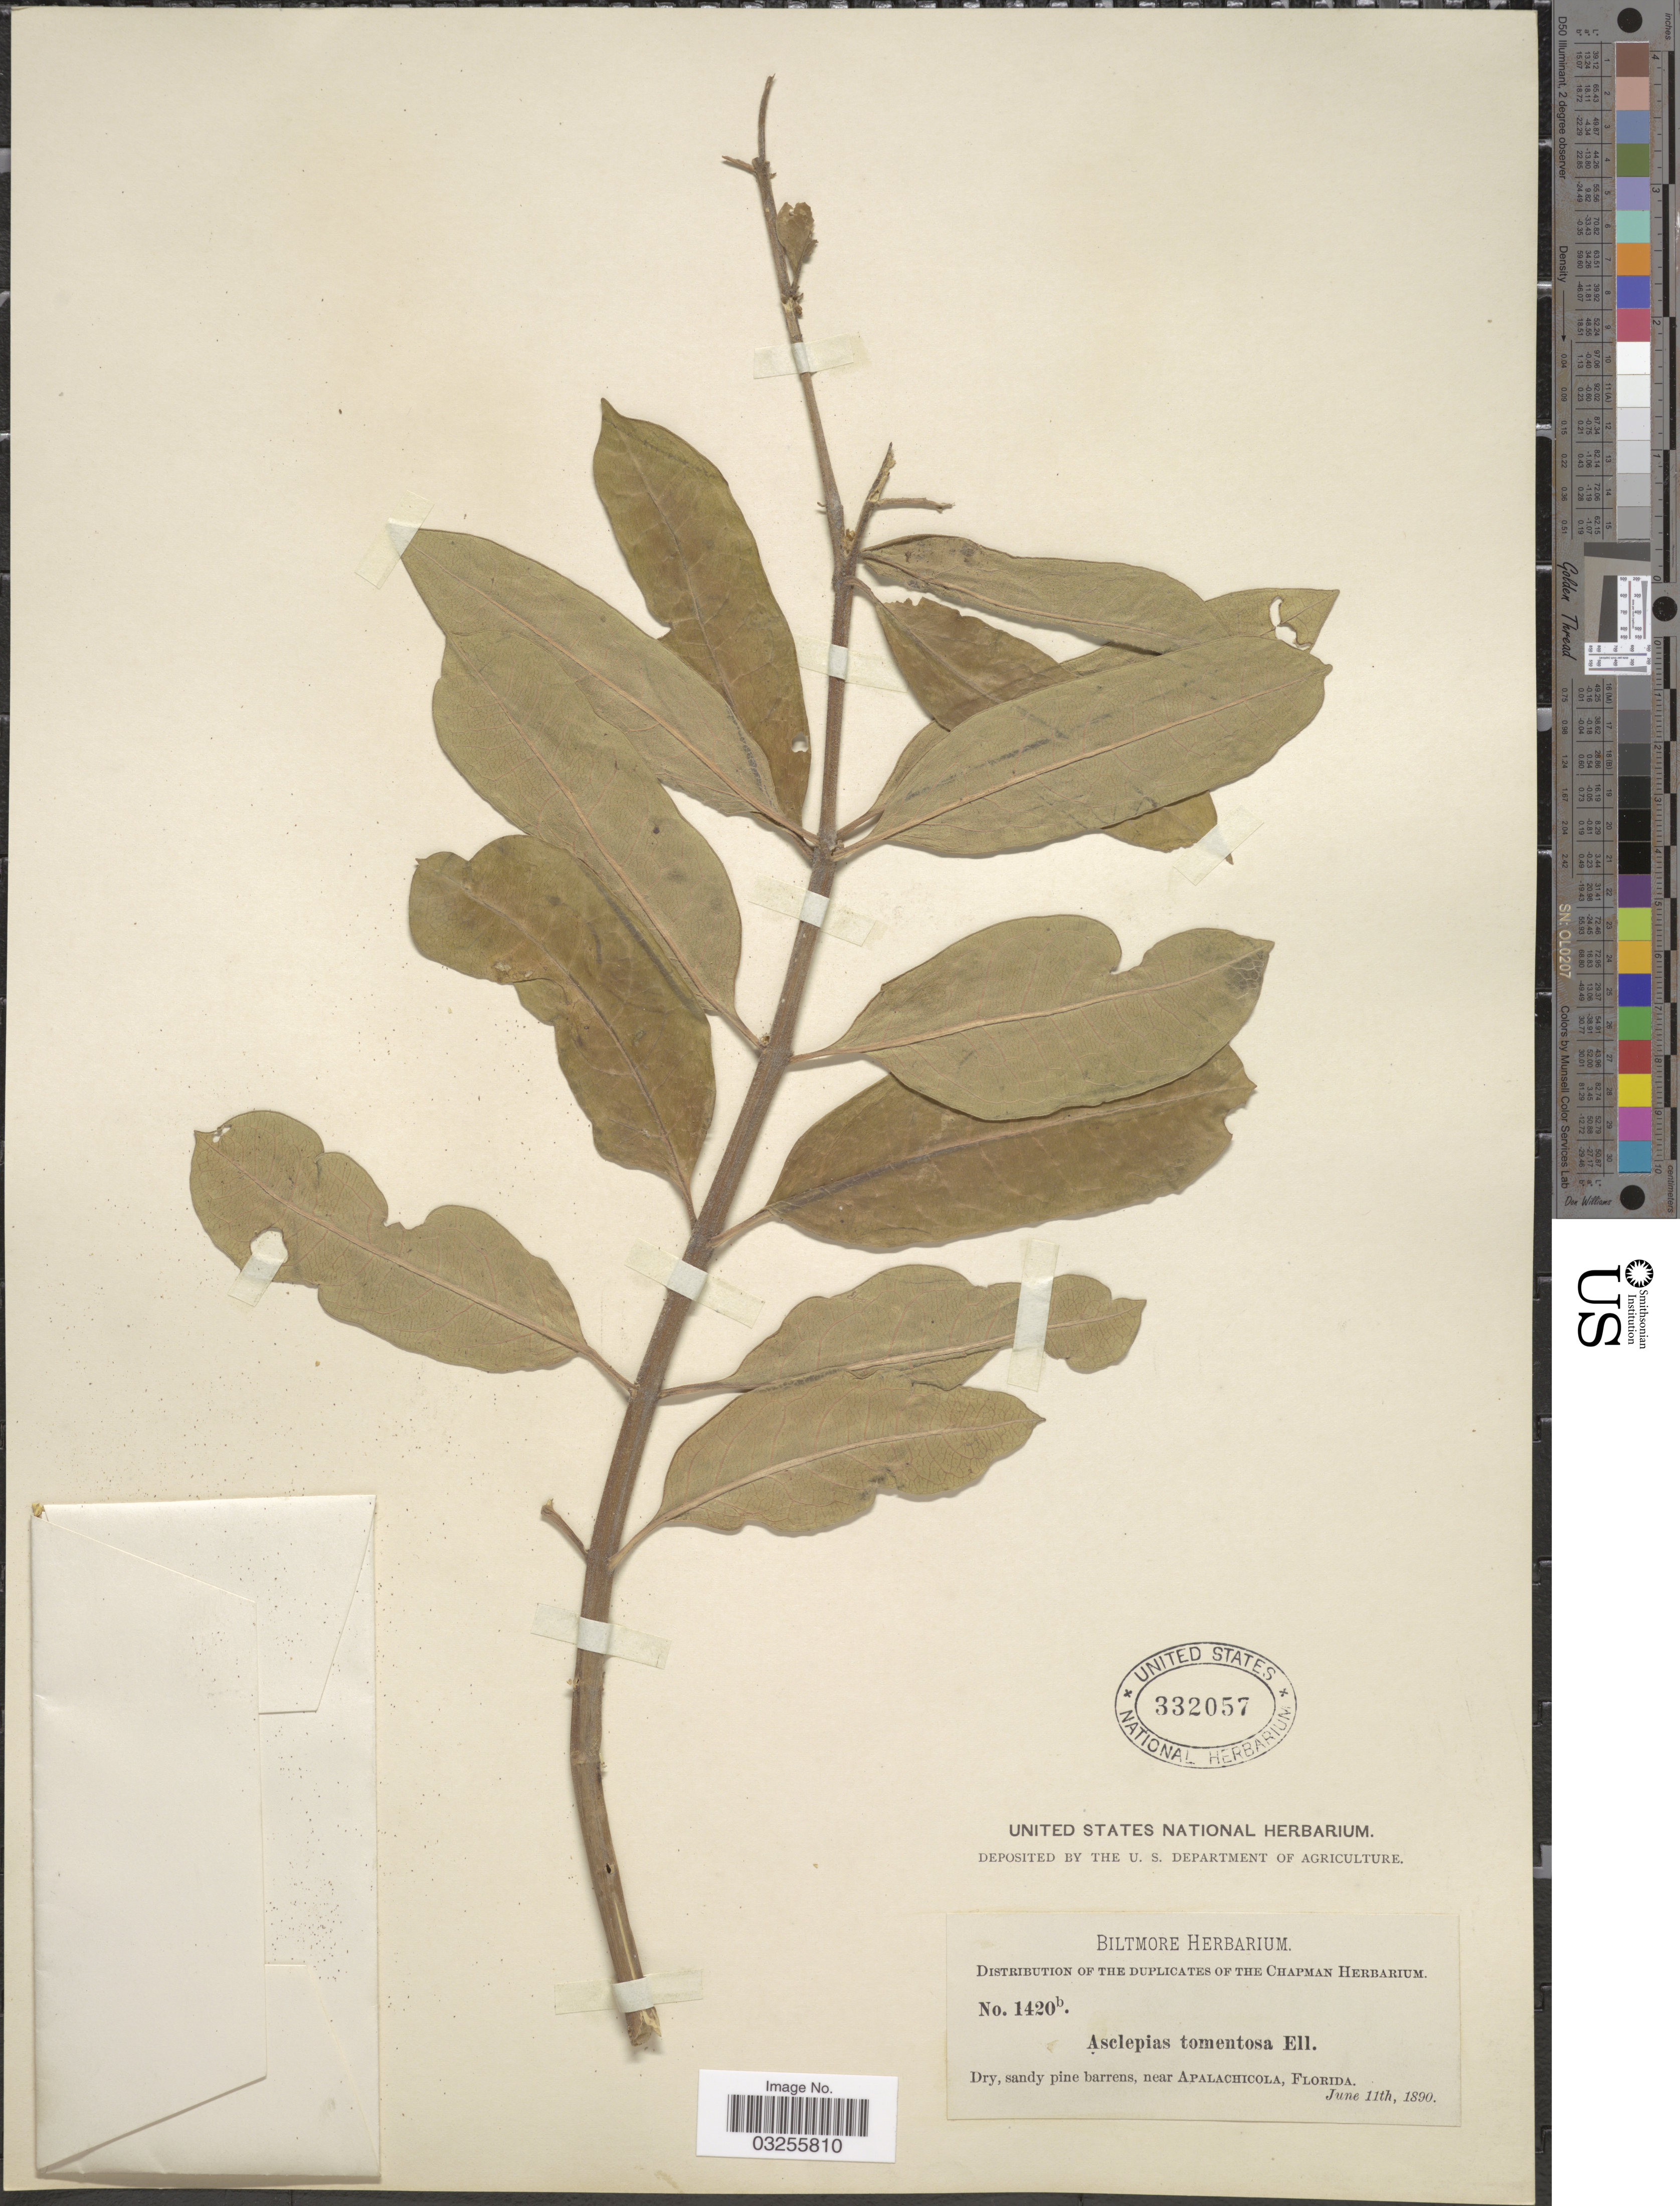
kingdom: Plantae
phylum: Tracheophyta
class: Magnoliopsida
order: Gentianales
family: Apocynaceae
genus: Asclepias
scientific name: Asclepias tomentosa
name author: Elliott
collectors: ex herb. Biltmore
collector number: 1420 b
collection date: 1890-06-11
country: United States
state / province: Florida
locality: Near Apalachicola.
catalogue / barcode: US 332057